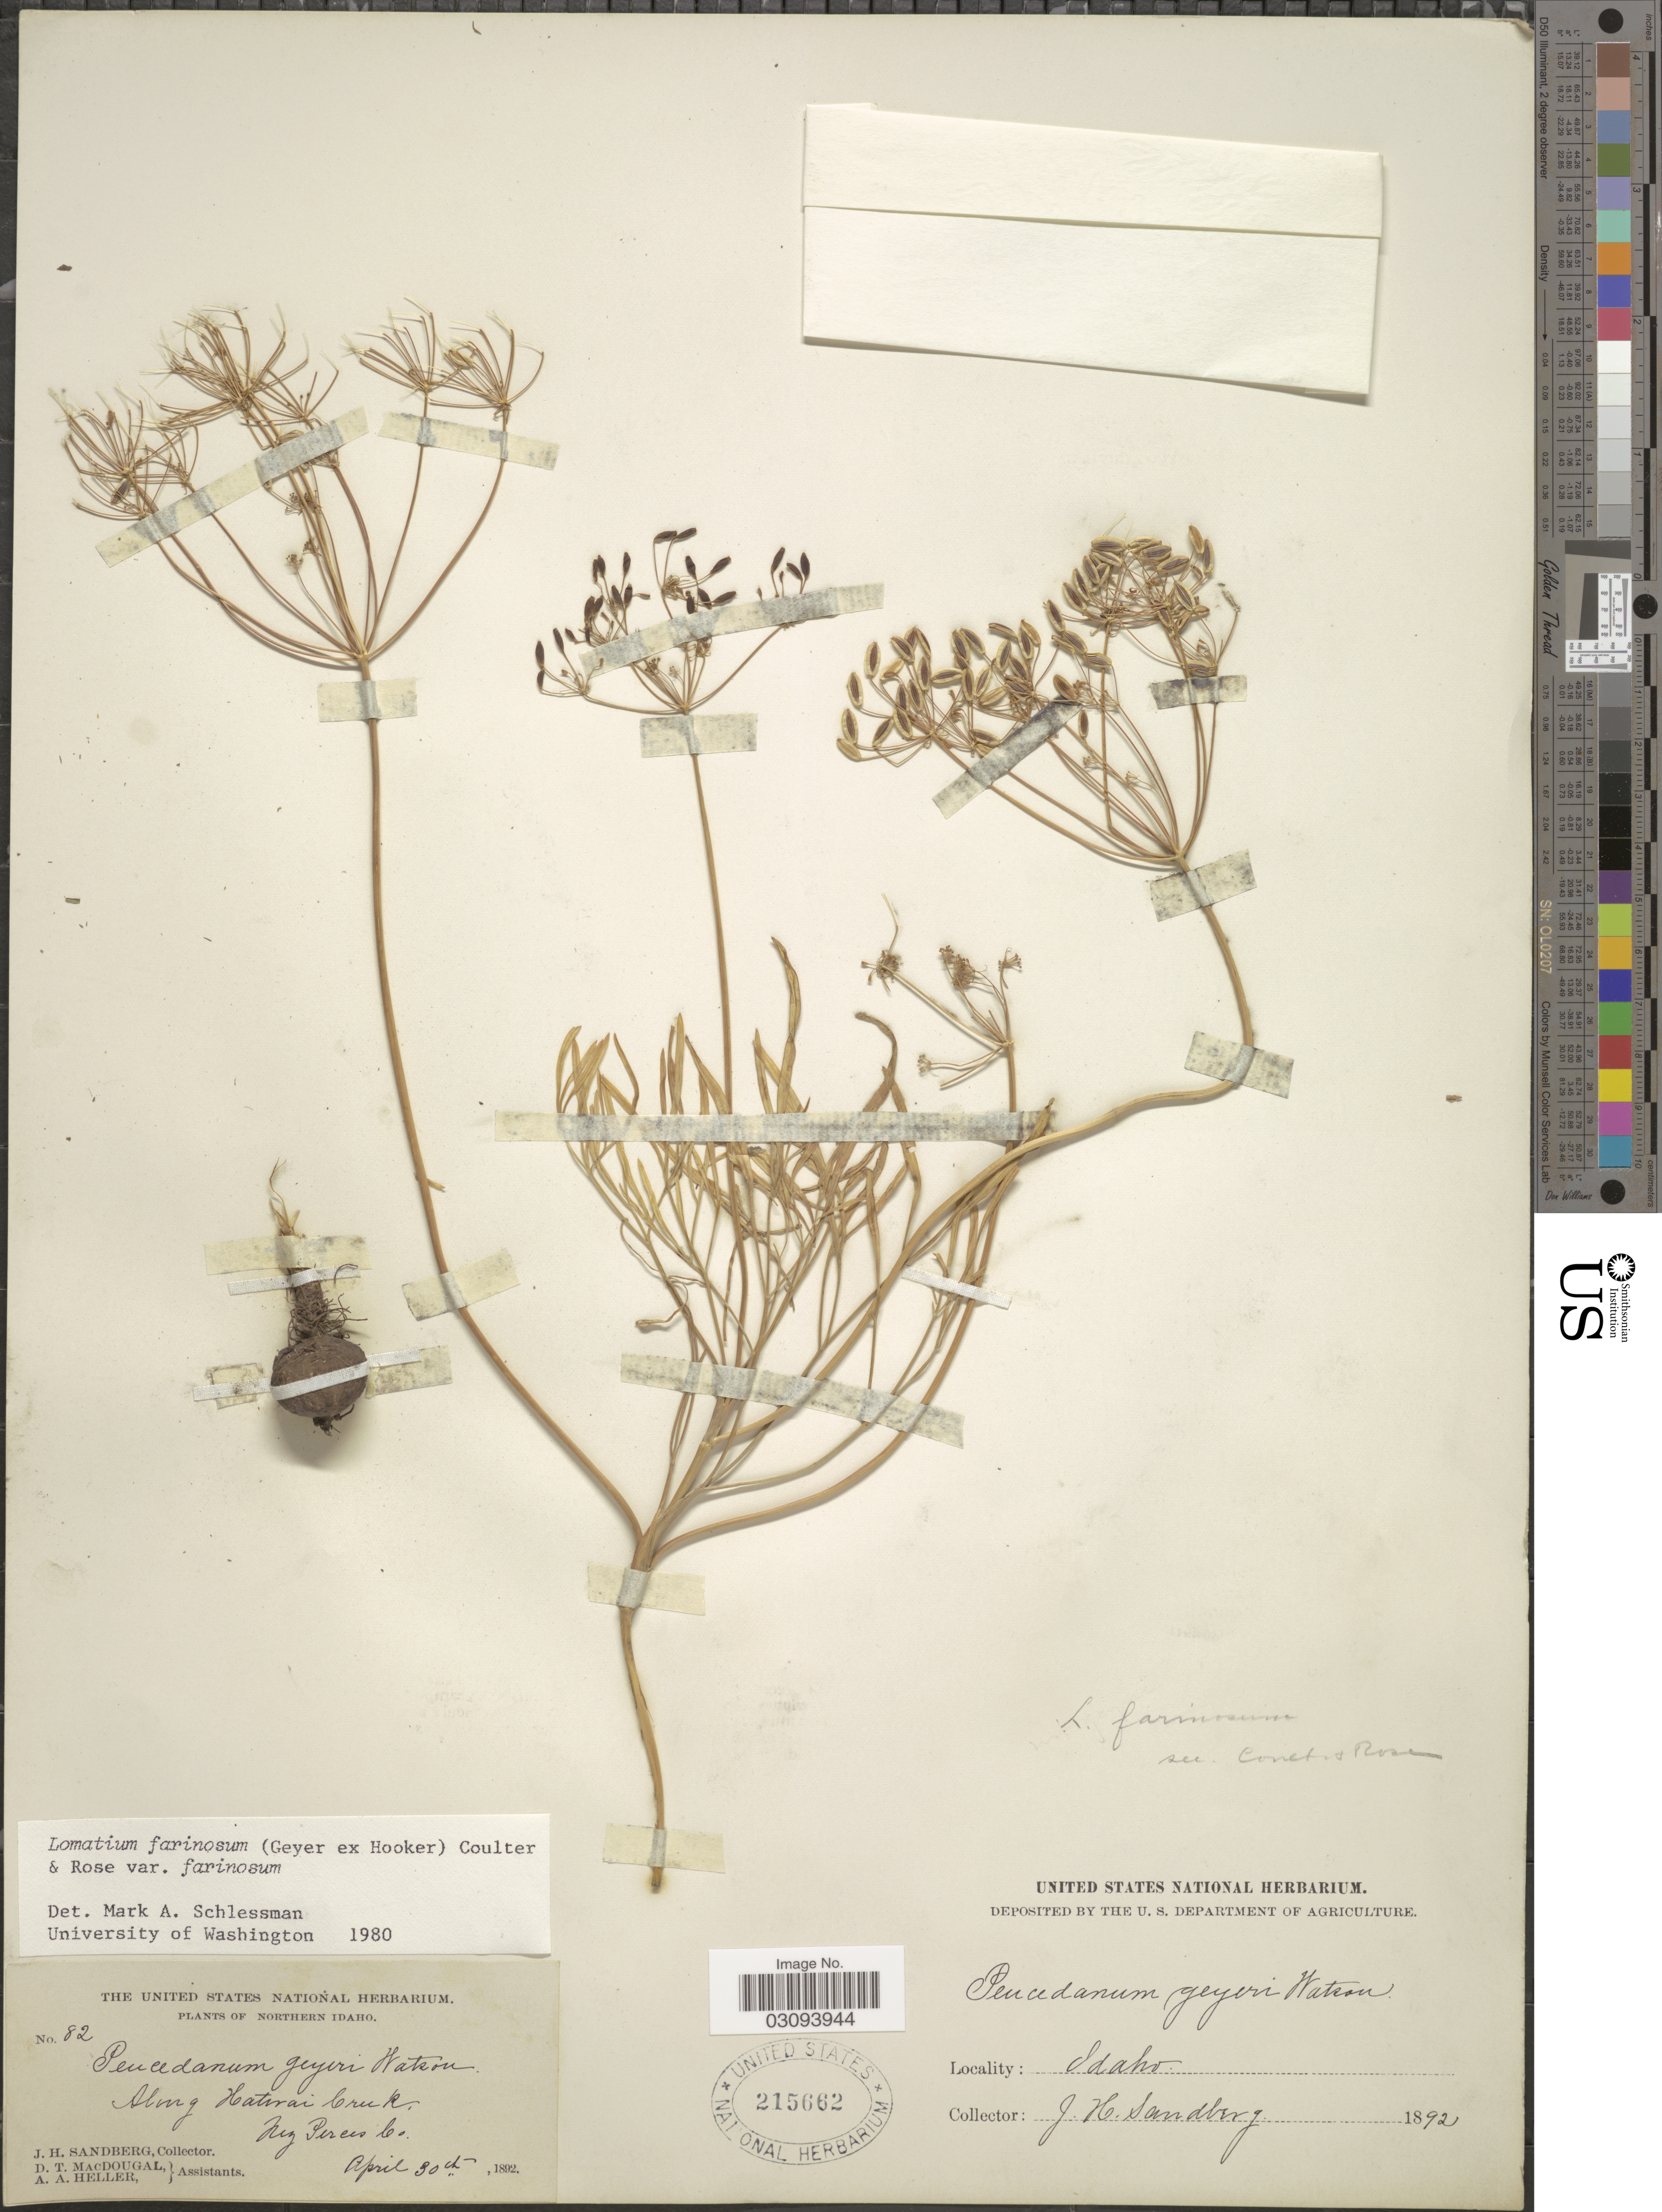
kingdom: Plantae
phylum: Tracheophyta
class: Magnoliopsida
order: Apiales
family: Apiaceae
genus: Lomatium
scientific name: Lomatium farinosum var. farinosum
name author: (Geyer) J.M. Coult. & Rose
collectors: J. H. Sandberg, D. T. MacDougal & A. A. Heller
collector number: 82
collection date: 1892-04-30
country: United States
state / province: Idaho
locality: Northern Idaho. Along Hatwai Creek, Nez Perces Co.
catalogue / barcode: US 215662